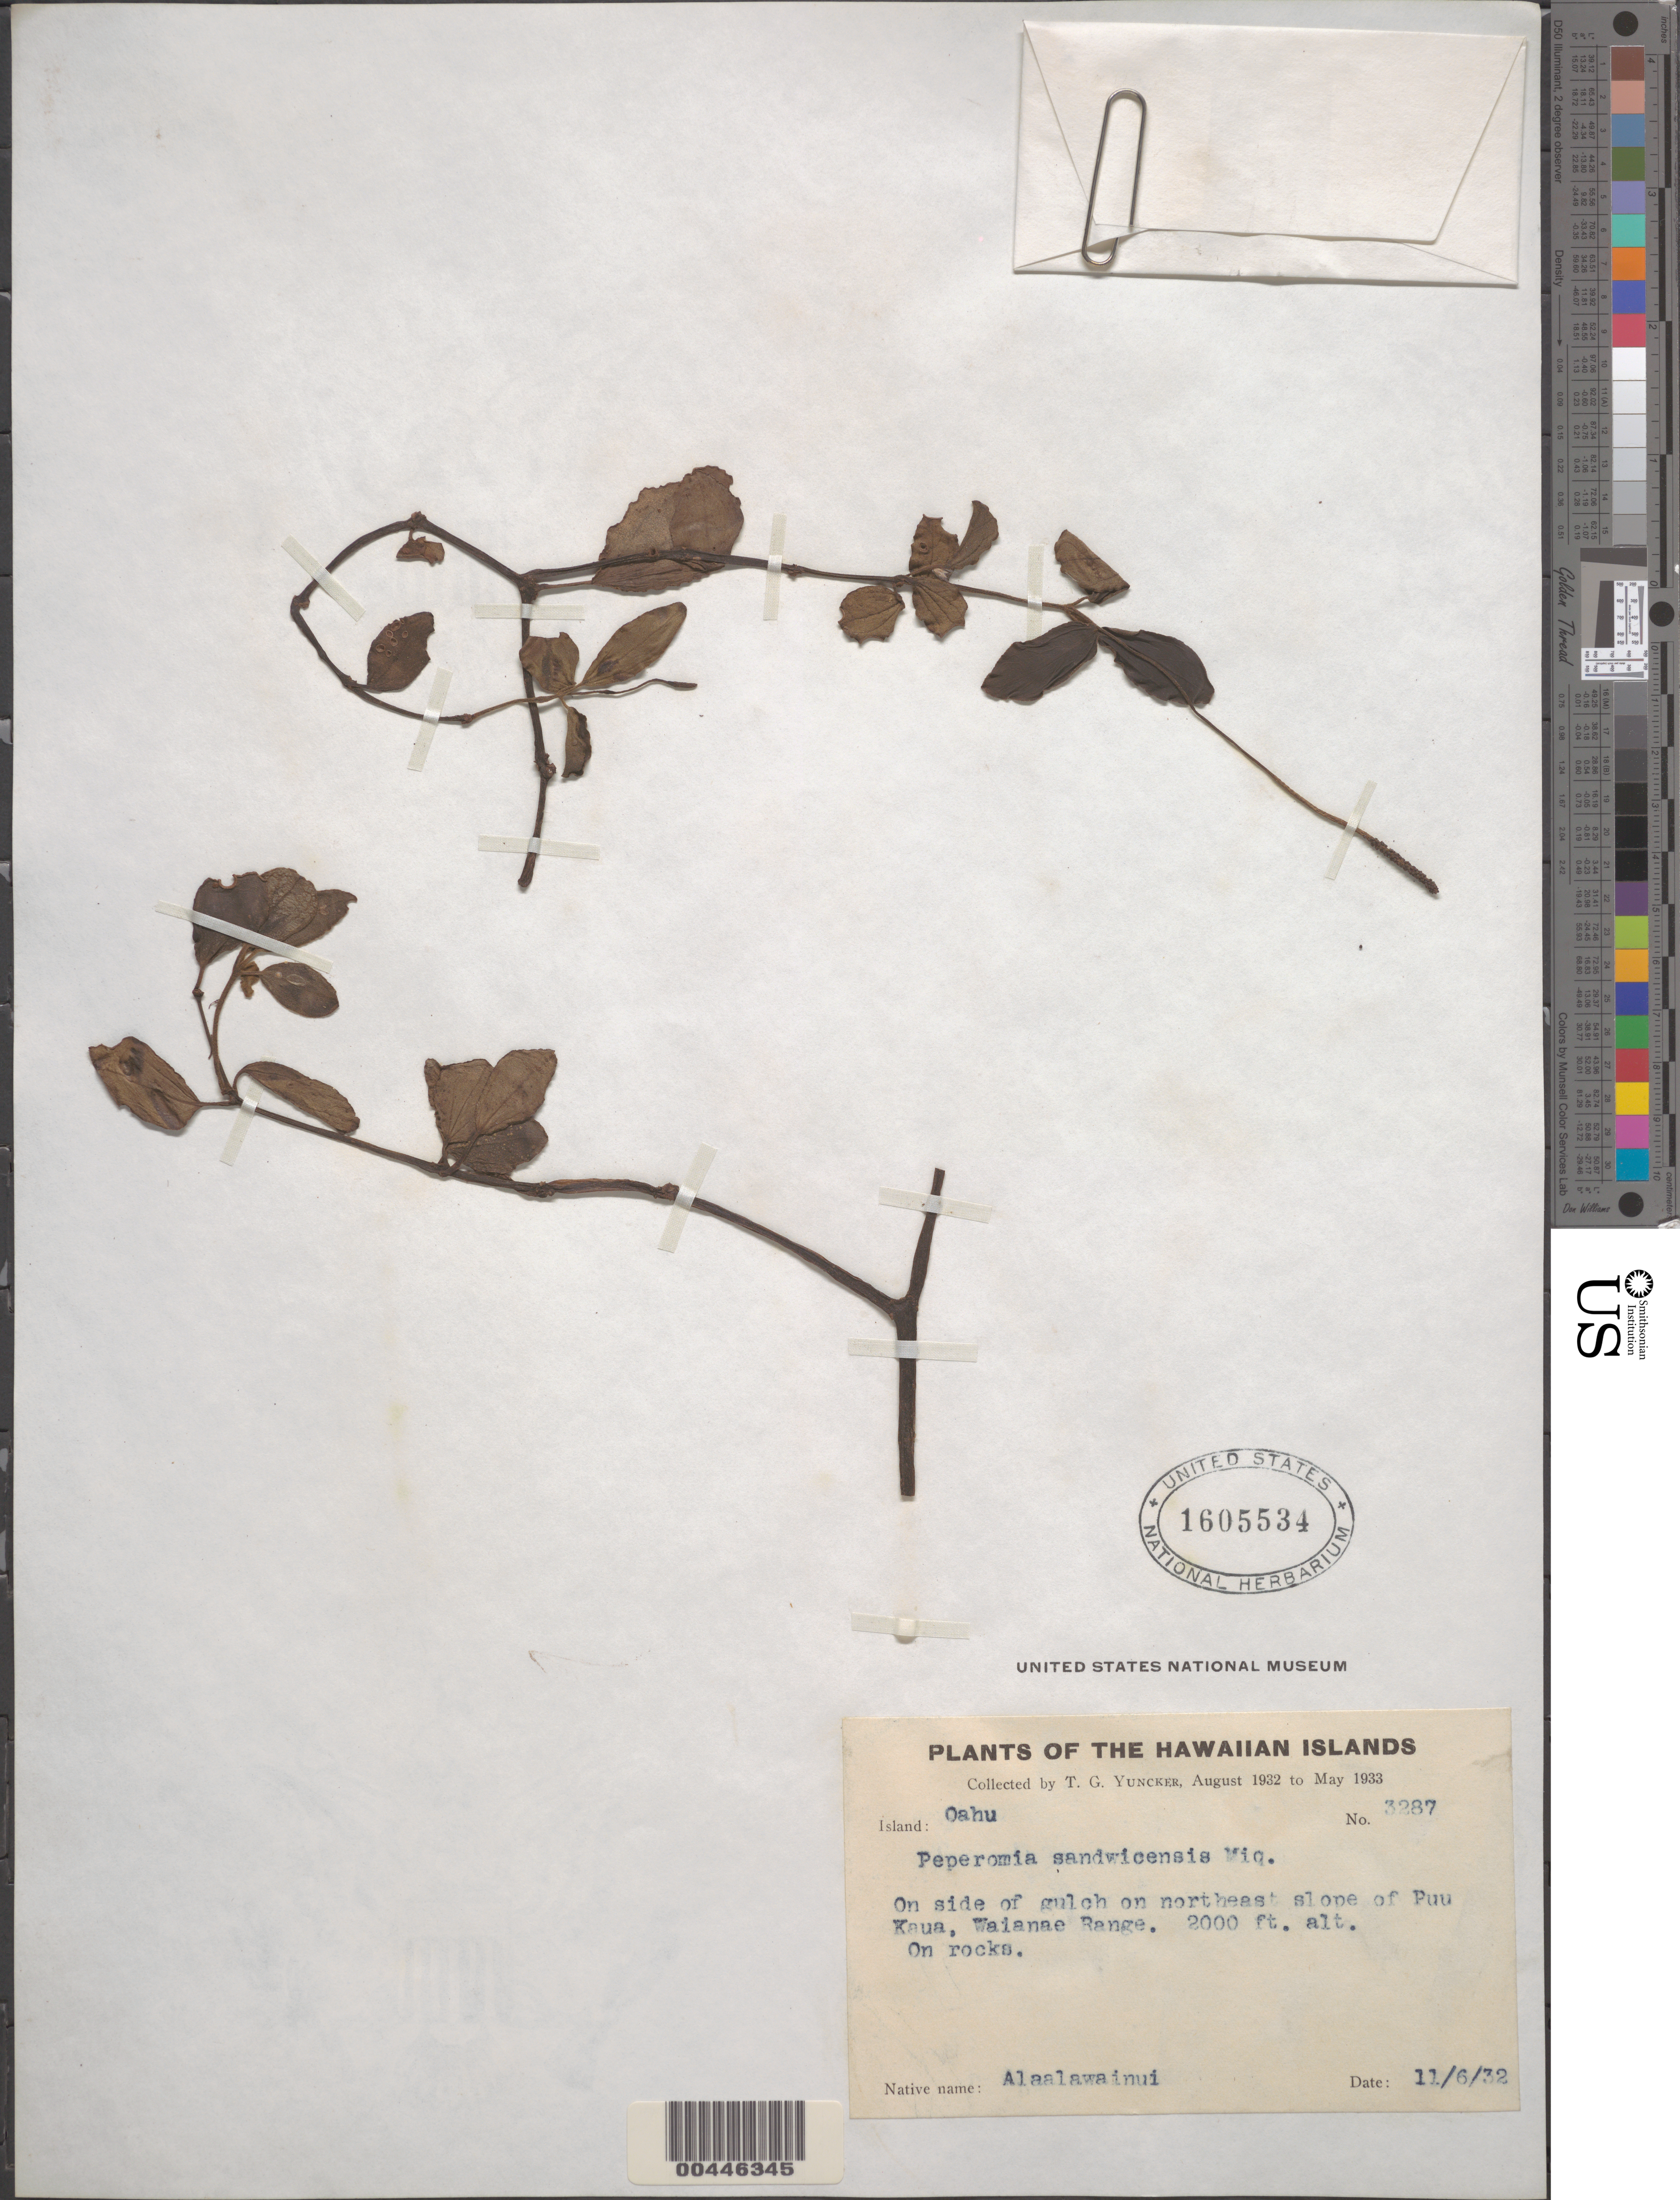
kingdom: Plantae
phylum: Tracheophyta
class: Magnoliopsida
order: Piperales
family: Piperaceae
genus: Peperomia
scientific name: Peperomia sandwicensis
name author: Miq.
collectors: T. G. Yuncker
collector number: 3287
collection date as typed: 11 Jun 1932 or 6 Nov 1932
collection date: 1932-06-11 or 1932-11-06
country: United States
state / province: Hawaii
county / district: Honolulu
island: Oahu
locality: Gulch on NE slope of Puu Kaua, Waianae Range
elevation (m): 610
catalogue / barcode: US 1605534